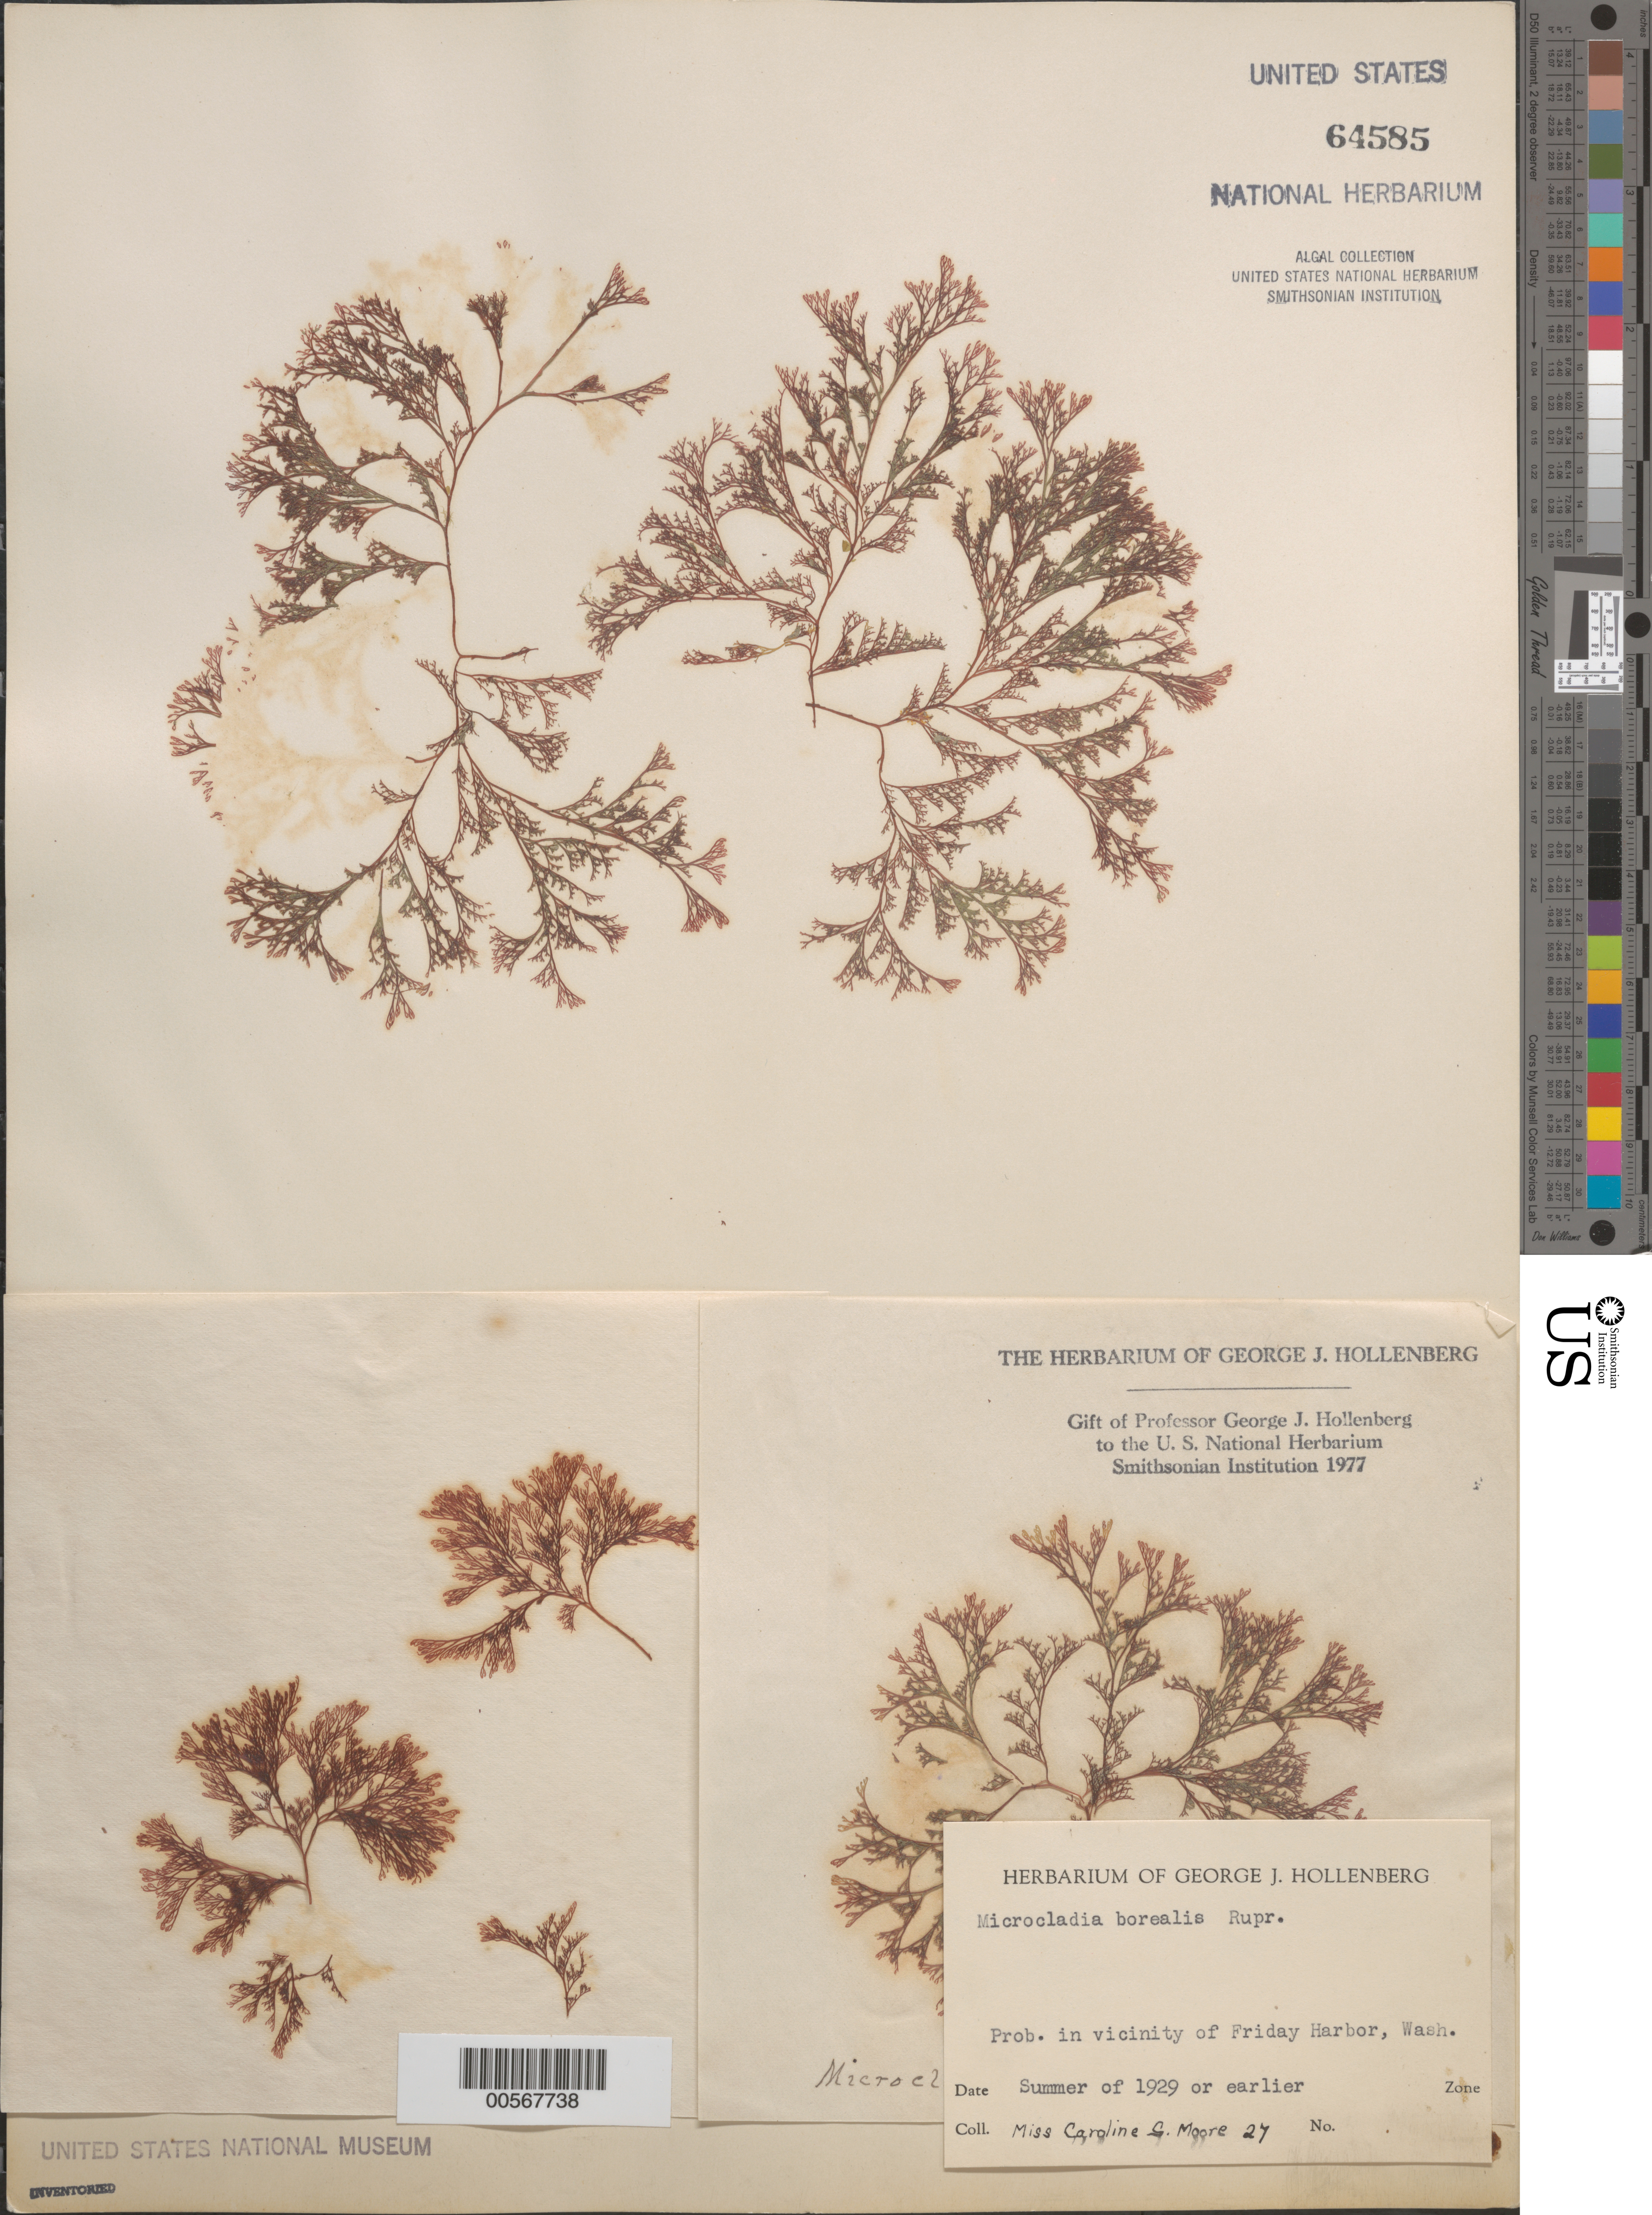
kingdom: Plantae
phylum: Rhodophyta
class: Florideophyceae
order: Ceramiales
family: Ceramiaceae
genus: Microcladia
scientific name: Microcladia borealis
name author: Rupr.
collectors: C. Moore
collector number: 27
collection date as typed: Sum 1929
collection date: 1929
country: United States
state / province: Washington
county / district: San Juan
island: San Juan Island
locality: Probably Friday Harbor area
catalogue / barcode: US 64585